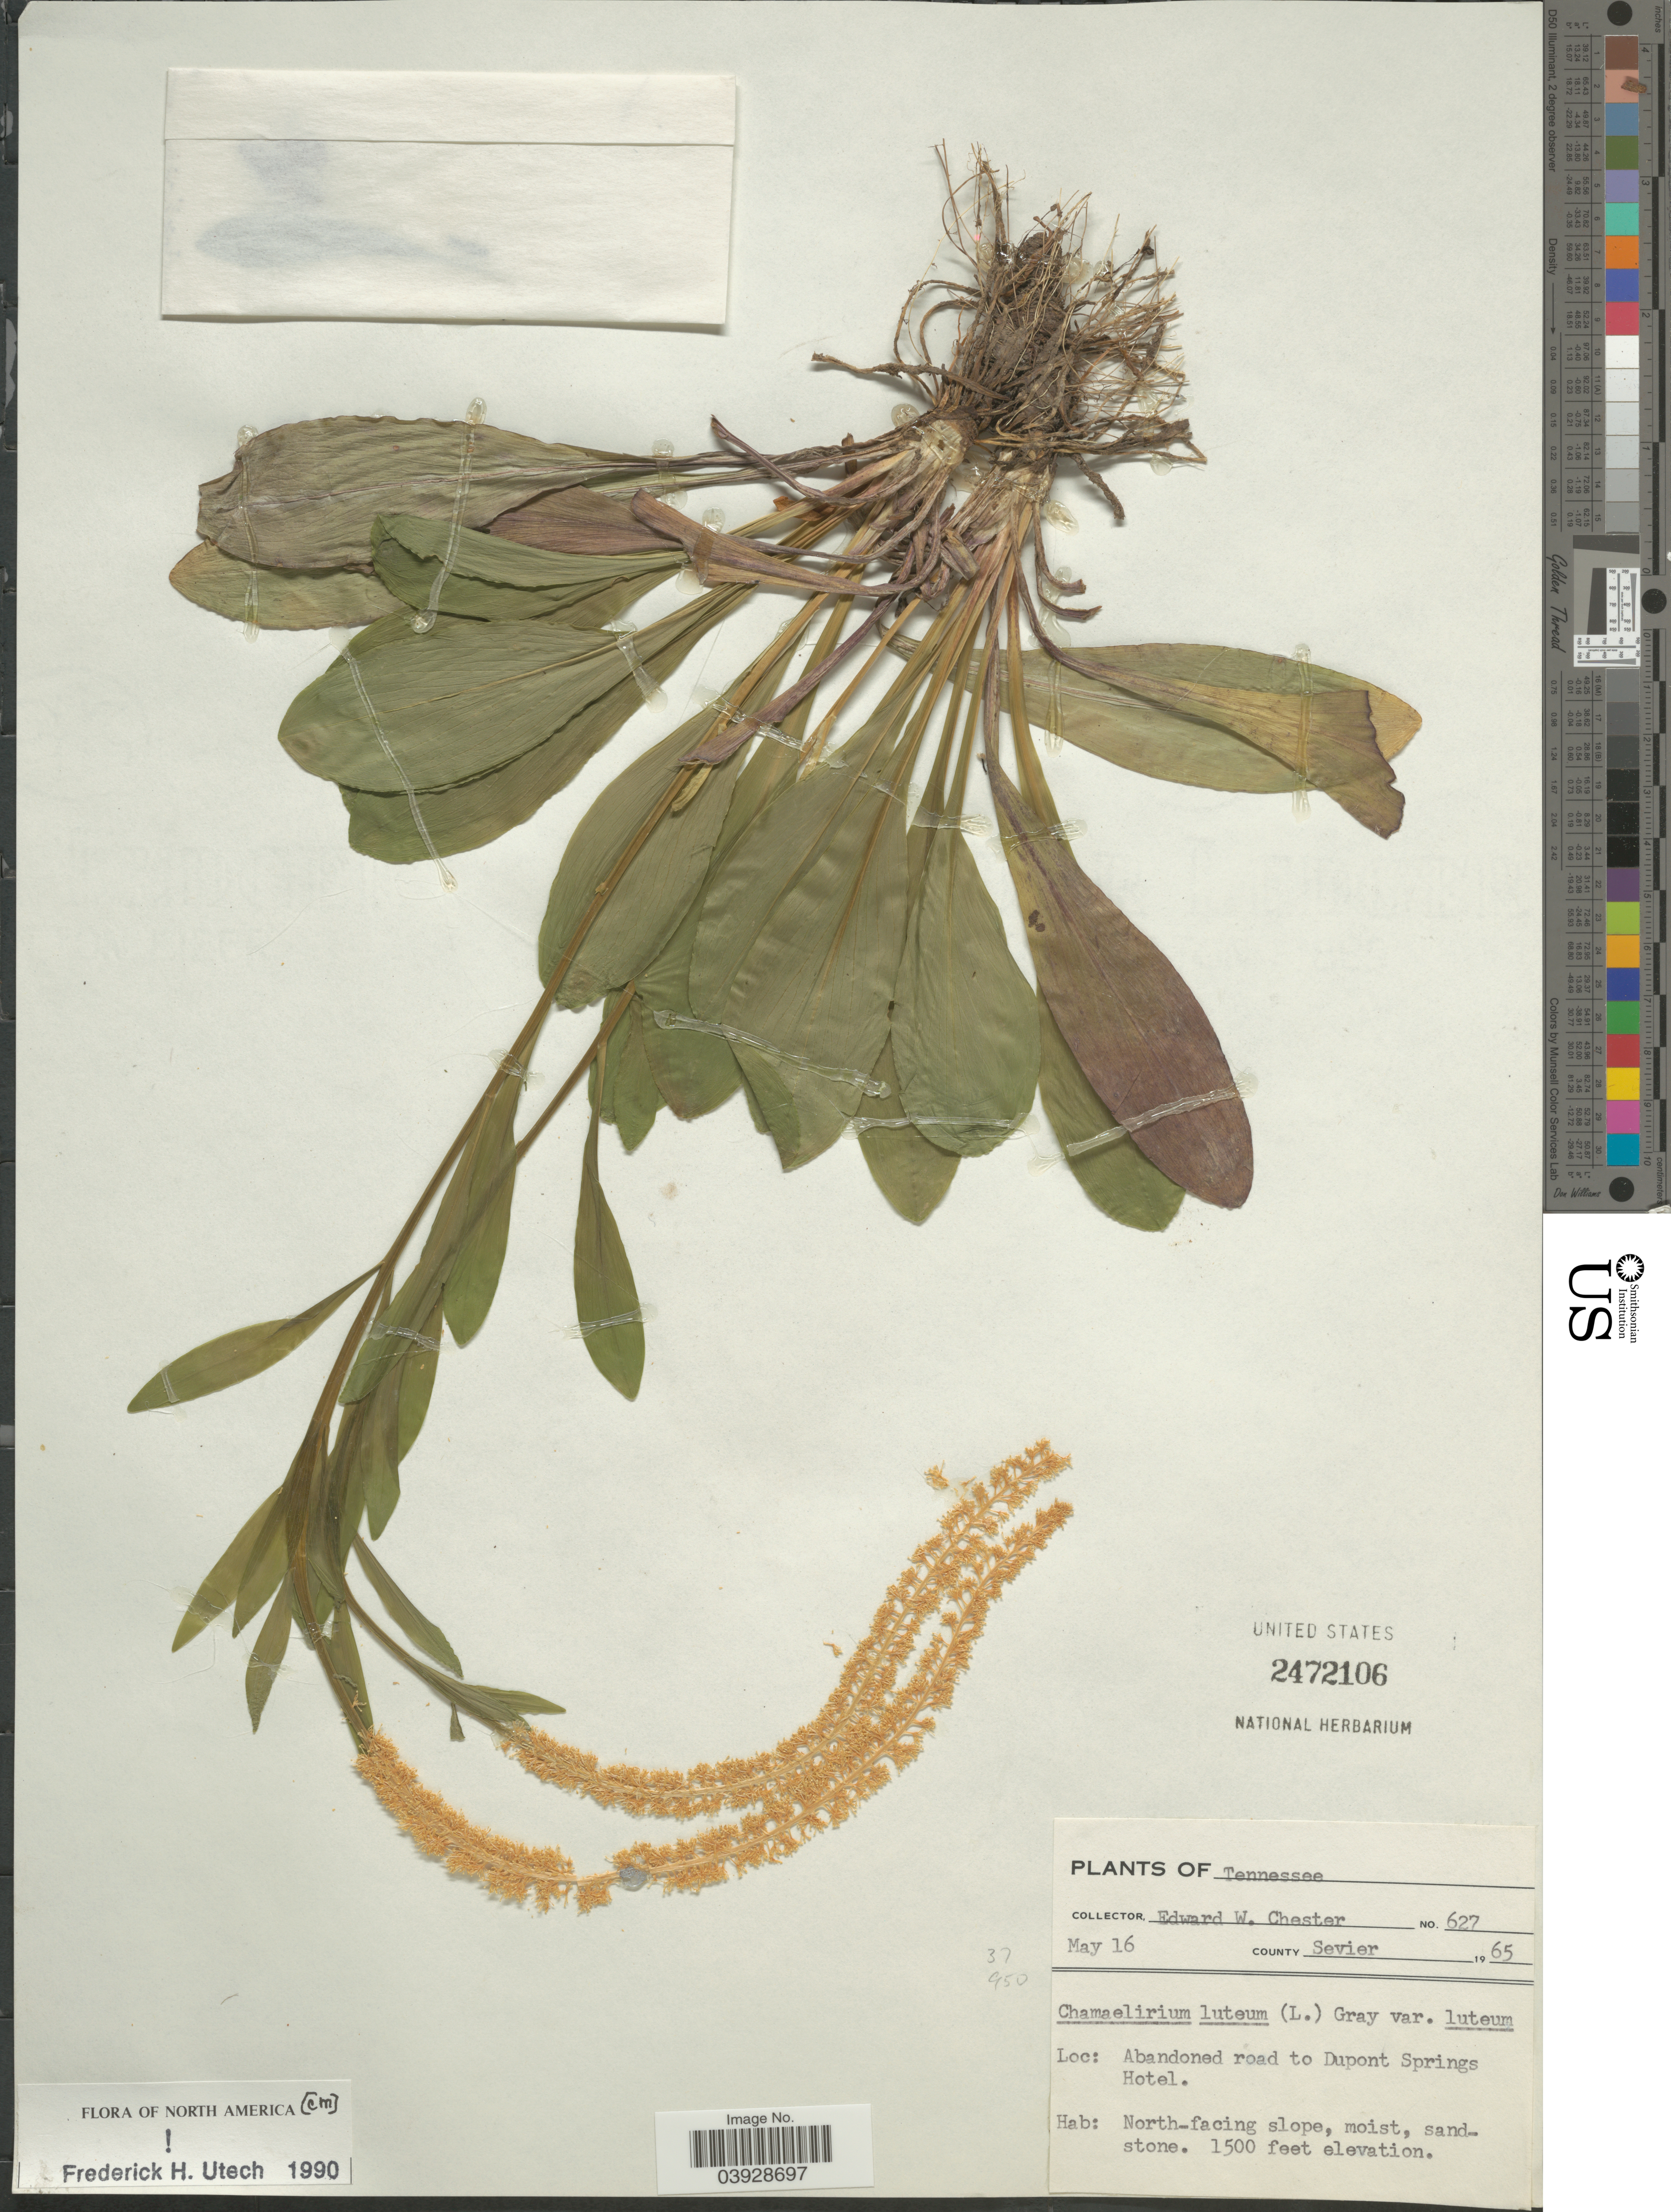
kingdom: Plantae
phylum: Tracheophyta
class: Liliopsida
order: Liliales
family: Melanthiaceae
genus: Chamaelirium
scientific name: Chamaelirium luteum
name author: (L.) A. Gray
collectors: E. W. Chester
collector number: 627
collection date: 1965-05-16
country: United States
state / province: Tennessee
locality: County Sevier. Abandoned road to Dupont Springs Hotel.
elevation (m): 457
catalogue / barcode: US 2472106